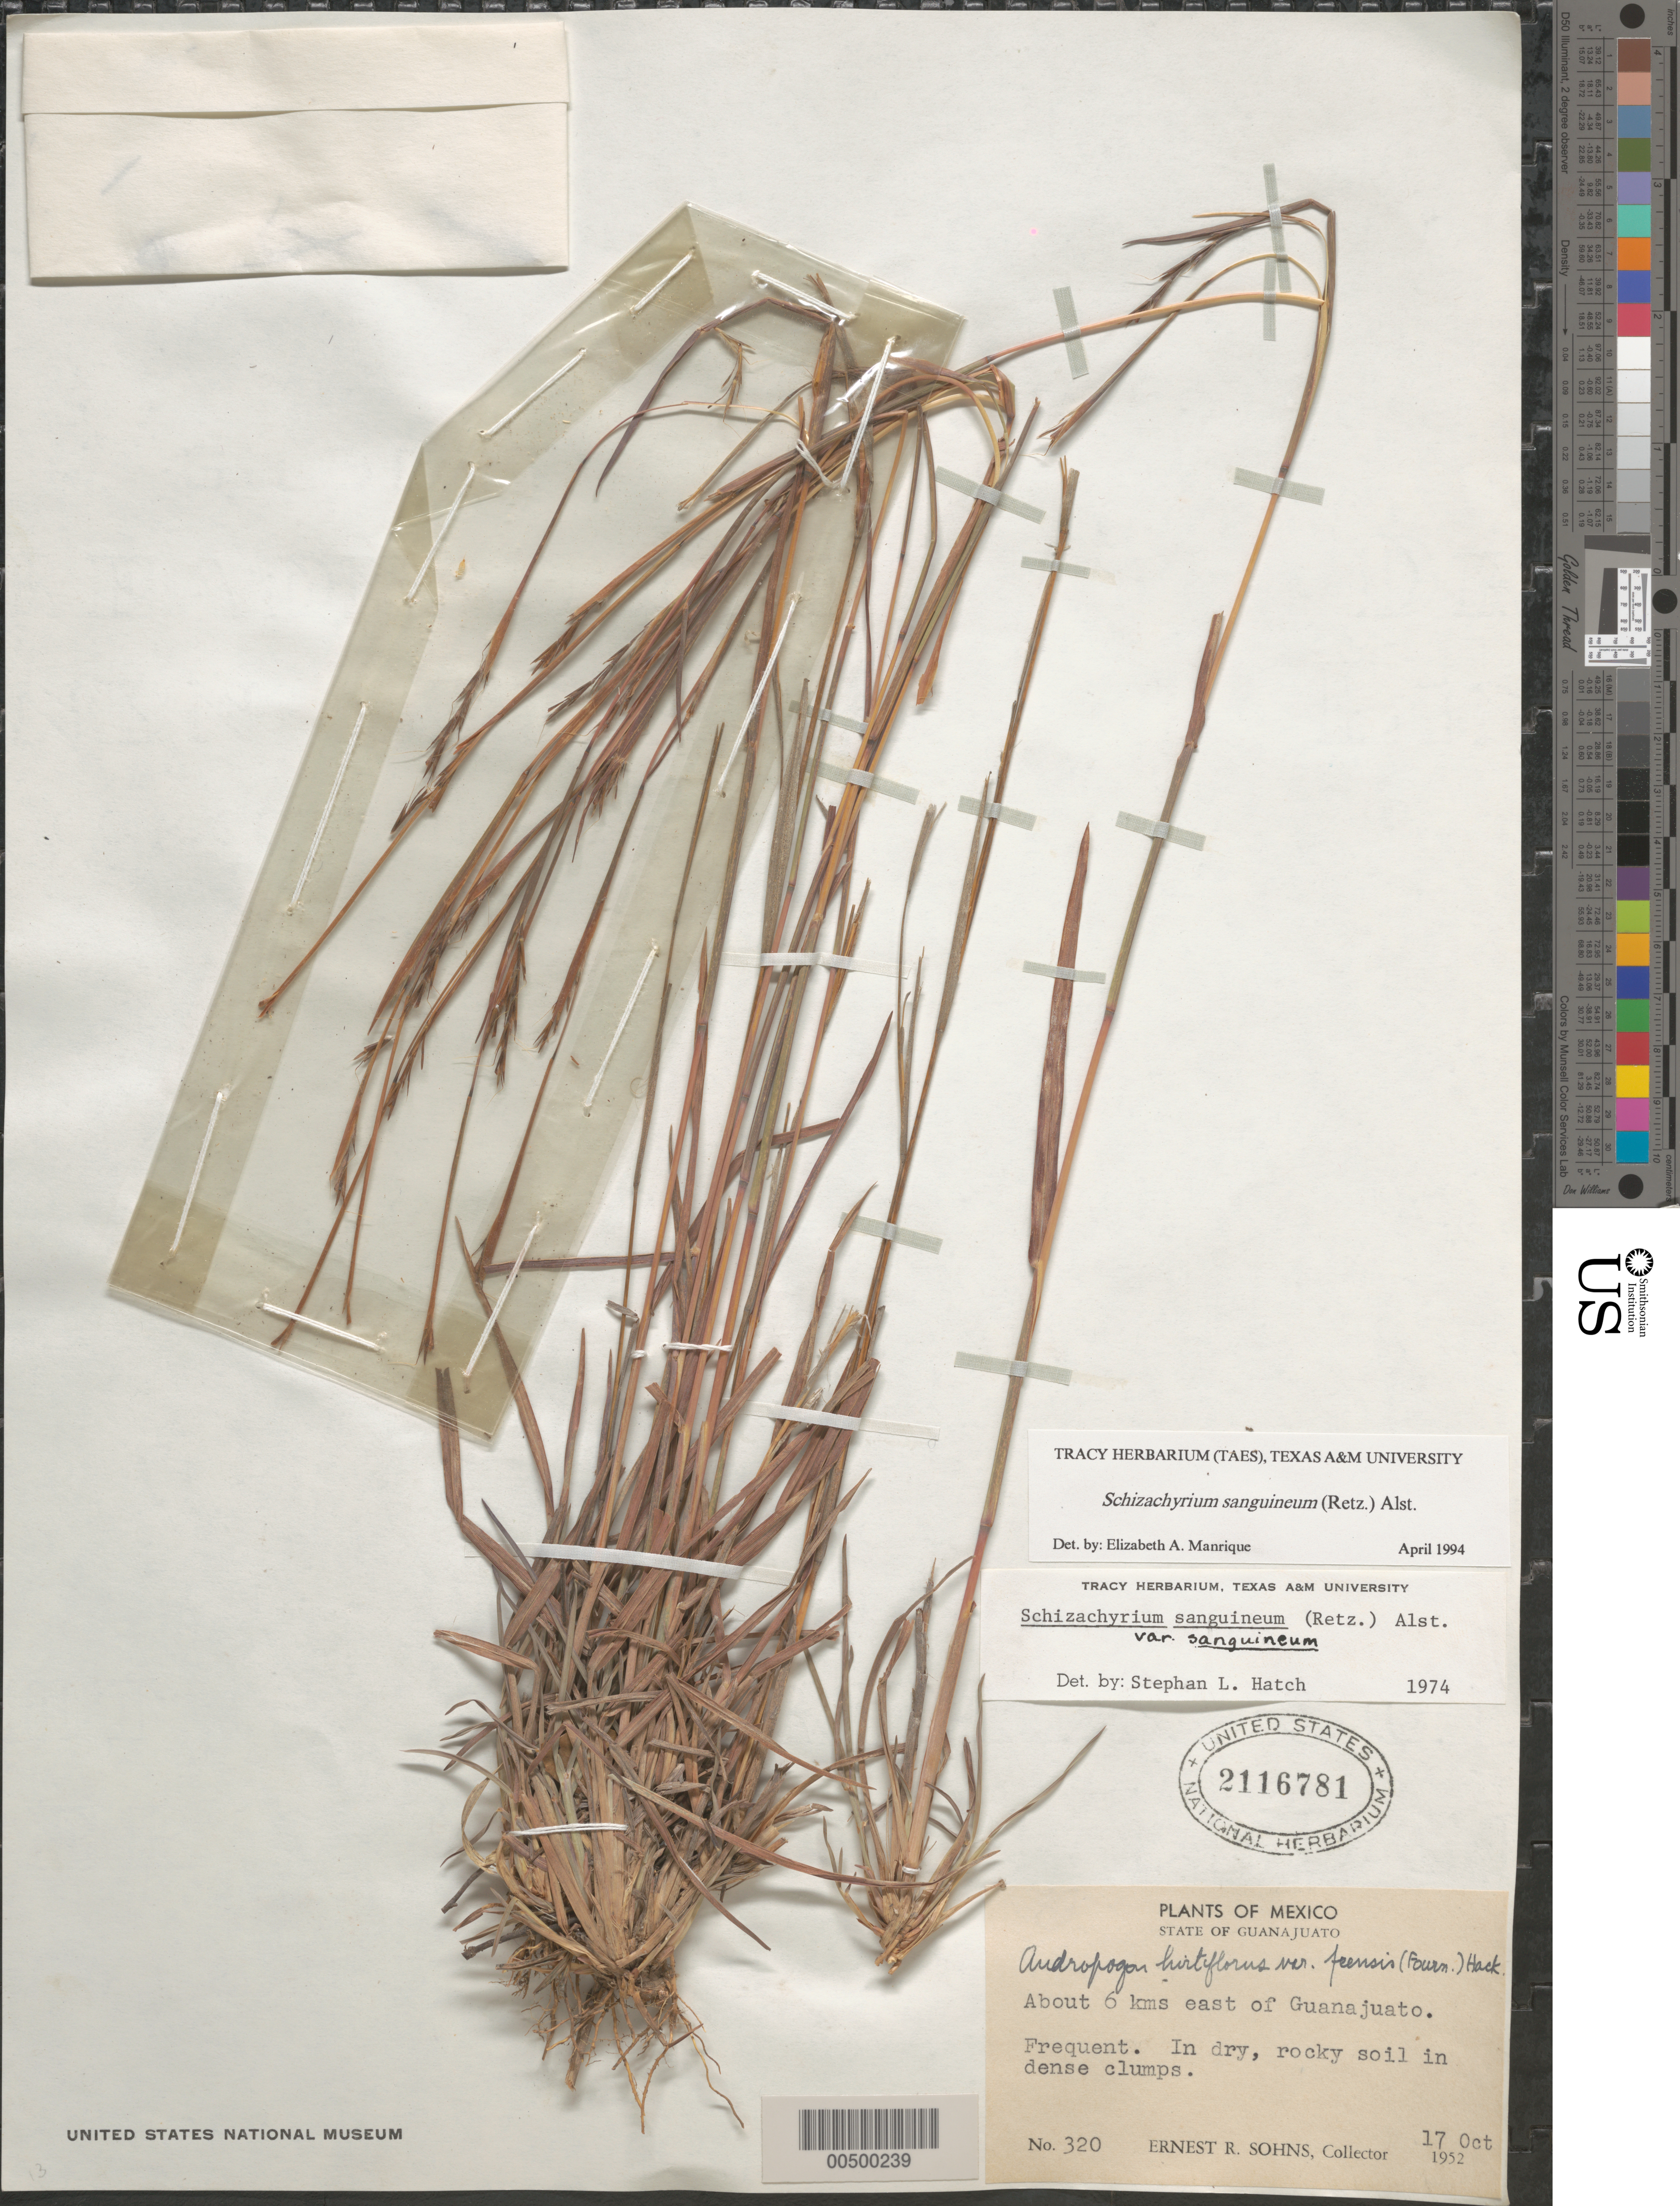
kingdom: Plantae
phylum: Tracheophyta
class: Liliopsida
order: Poales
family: Poaceae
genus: Schizachyrium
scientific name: Schizachyrium sanguineum var. sanguineum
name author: (Retz.) Alston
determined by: Manrique, E. A.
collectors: E. R. Sohns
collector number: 320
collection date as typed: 17 Oct 1952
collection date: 1952-10-17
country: Mexico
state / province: Guanajuato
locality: About 6 km E of Guanajuato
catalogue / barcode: US 2116781